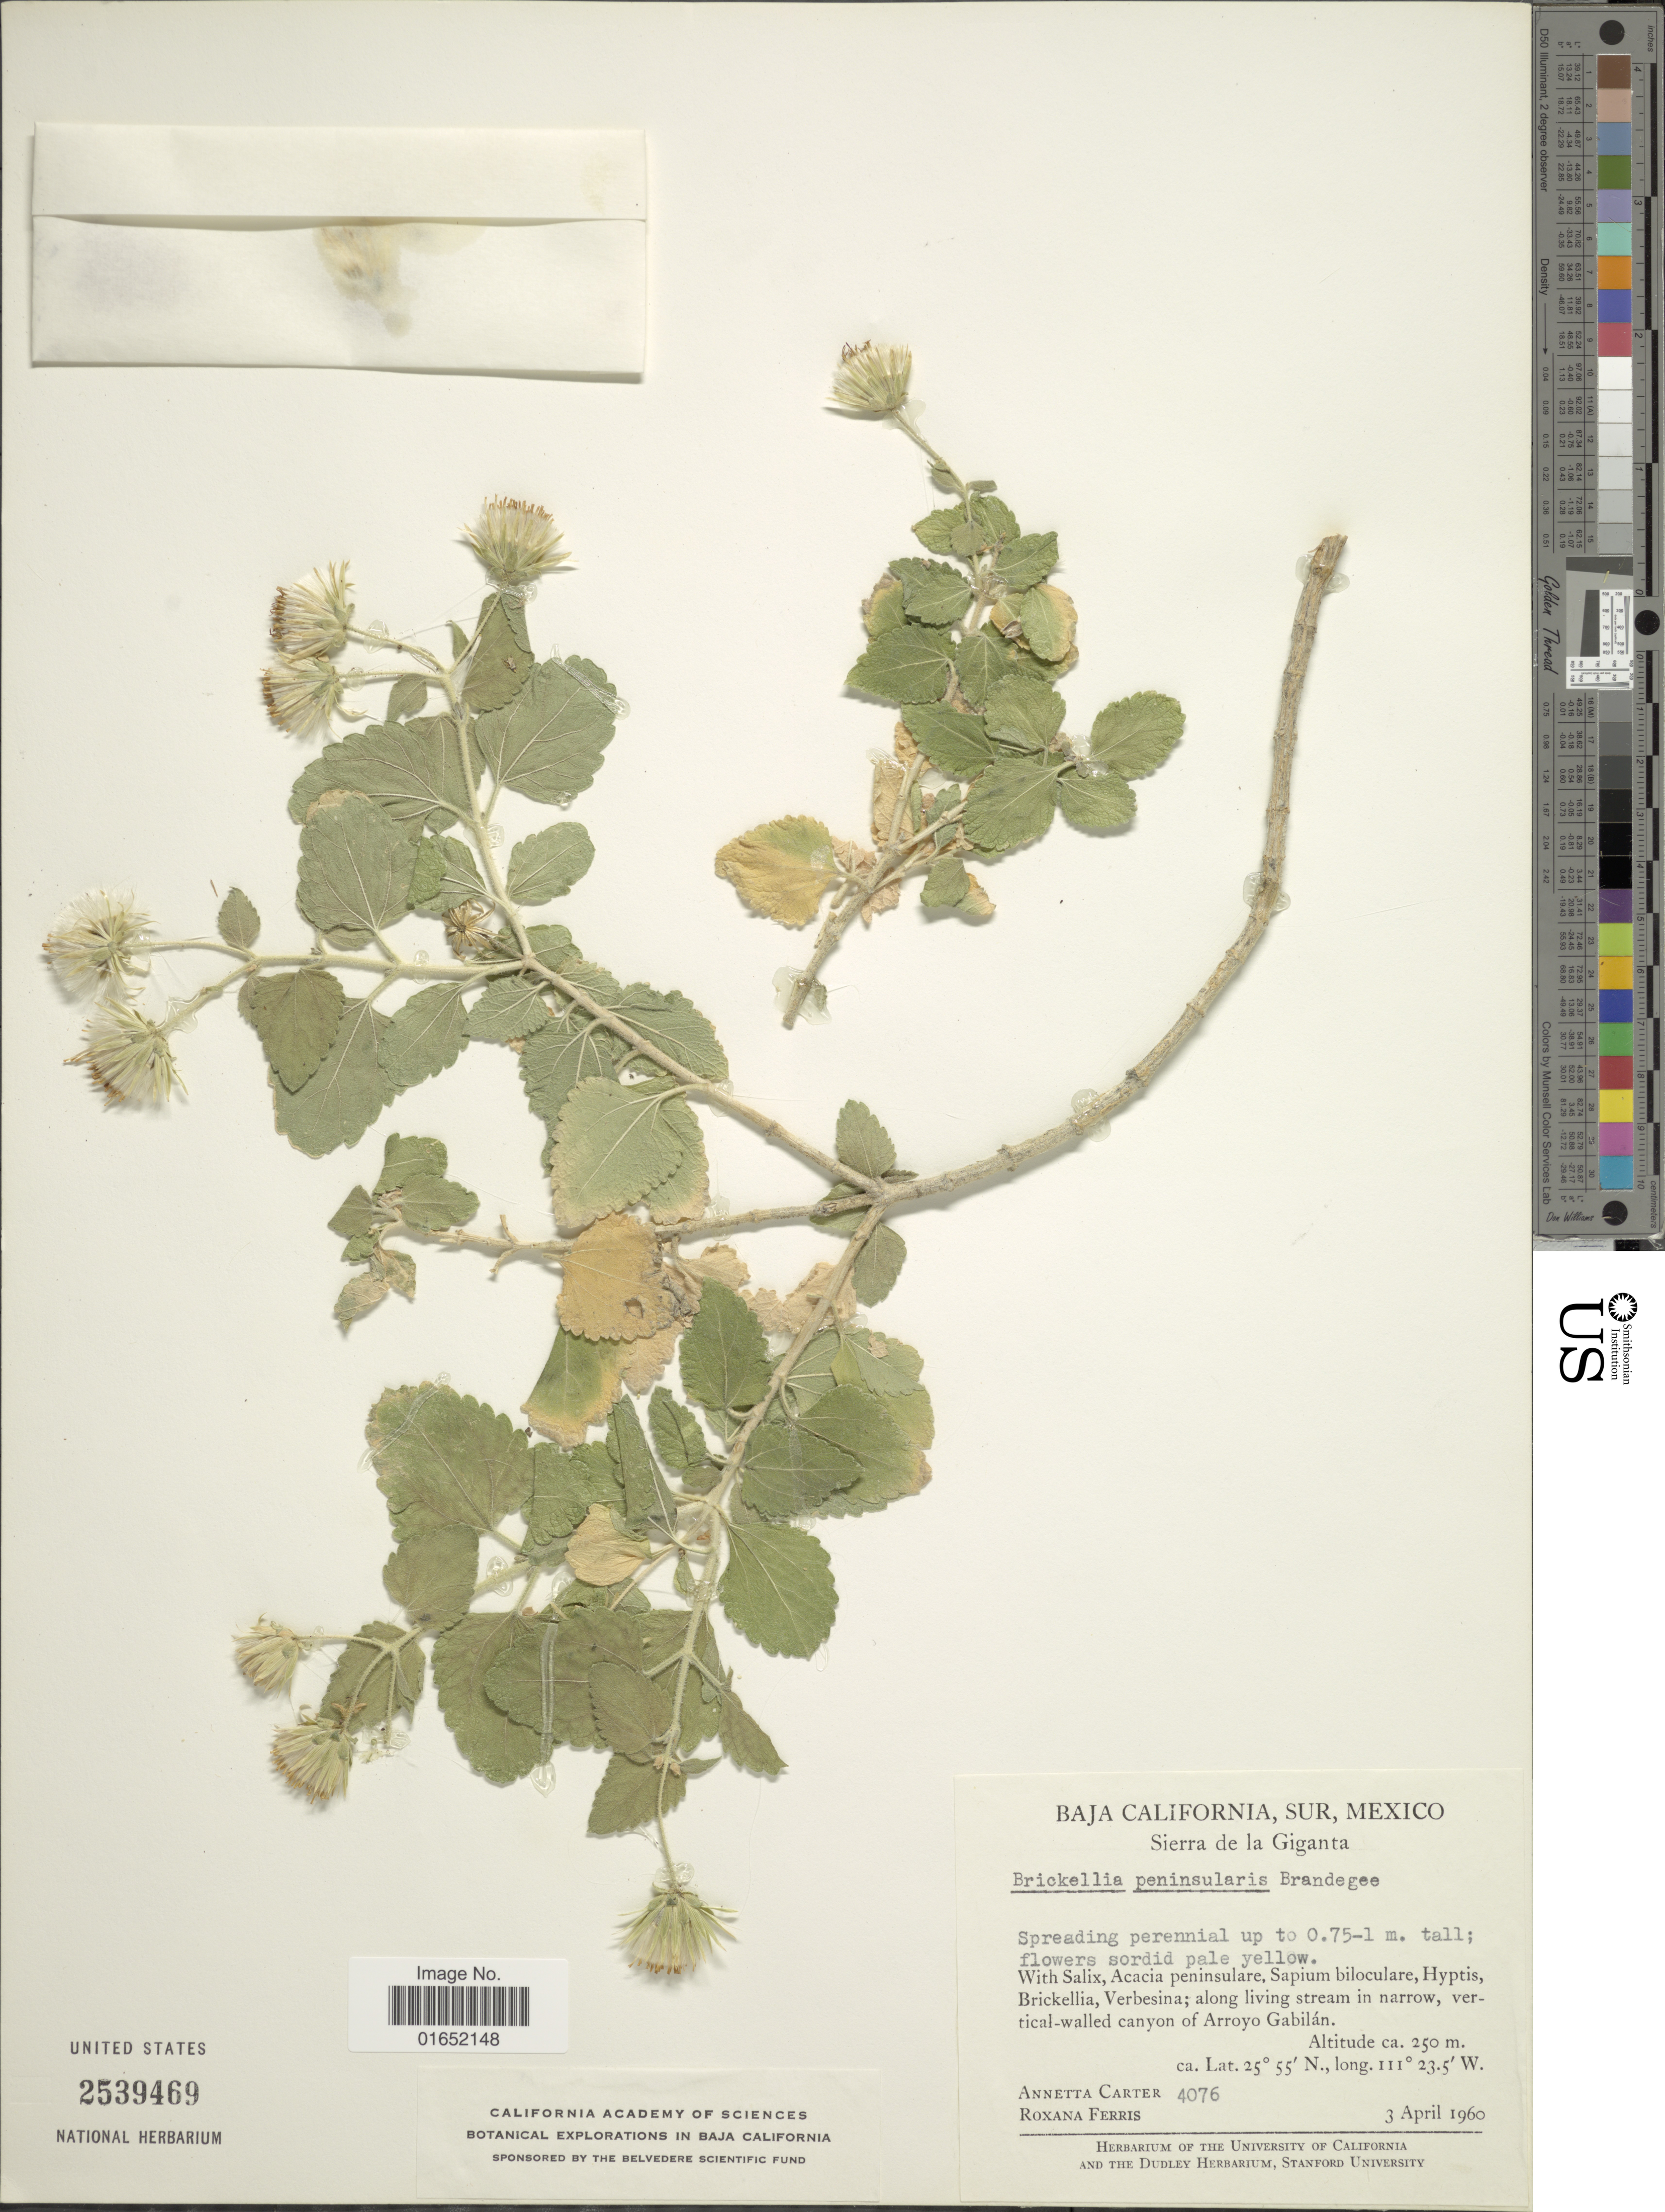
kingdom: Plantae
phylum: Tracheophyta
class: Magnoliopsida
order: Asterales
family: Asteraceae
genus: Brickellia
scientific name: Brickellia peninsularis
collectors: A. Carter & R. S. Ferris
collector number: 4076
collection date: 1960-04-03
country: Mexico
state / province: Baja California Sur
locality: Sur, Sierra de la Giganta, along living stream in narrow, vertical-walled canyon of Arroyo Gabilán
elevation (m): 76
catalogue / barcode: US 2539469